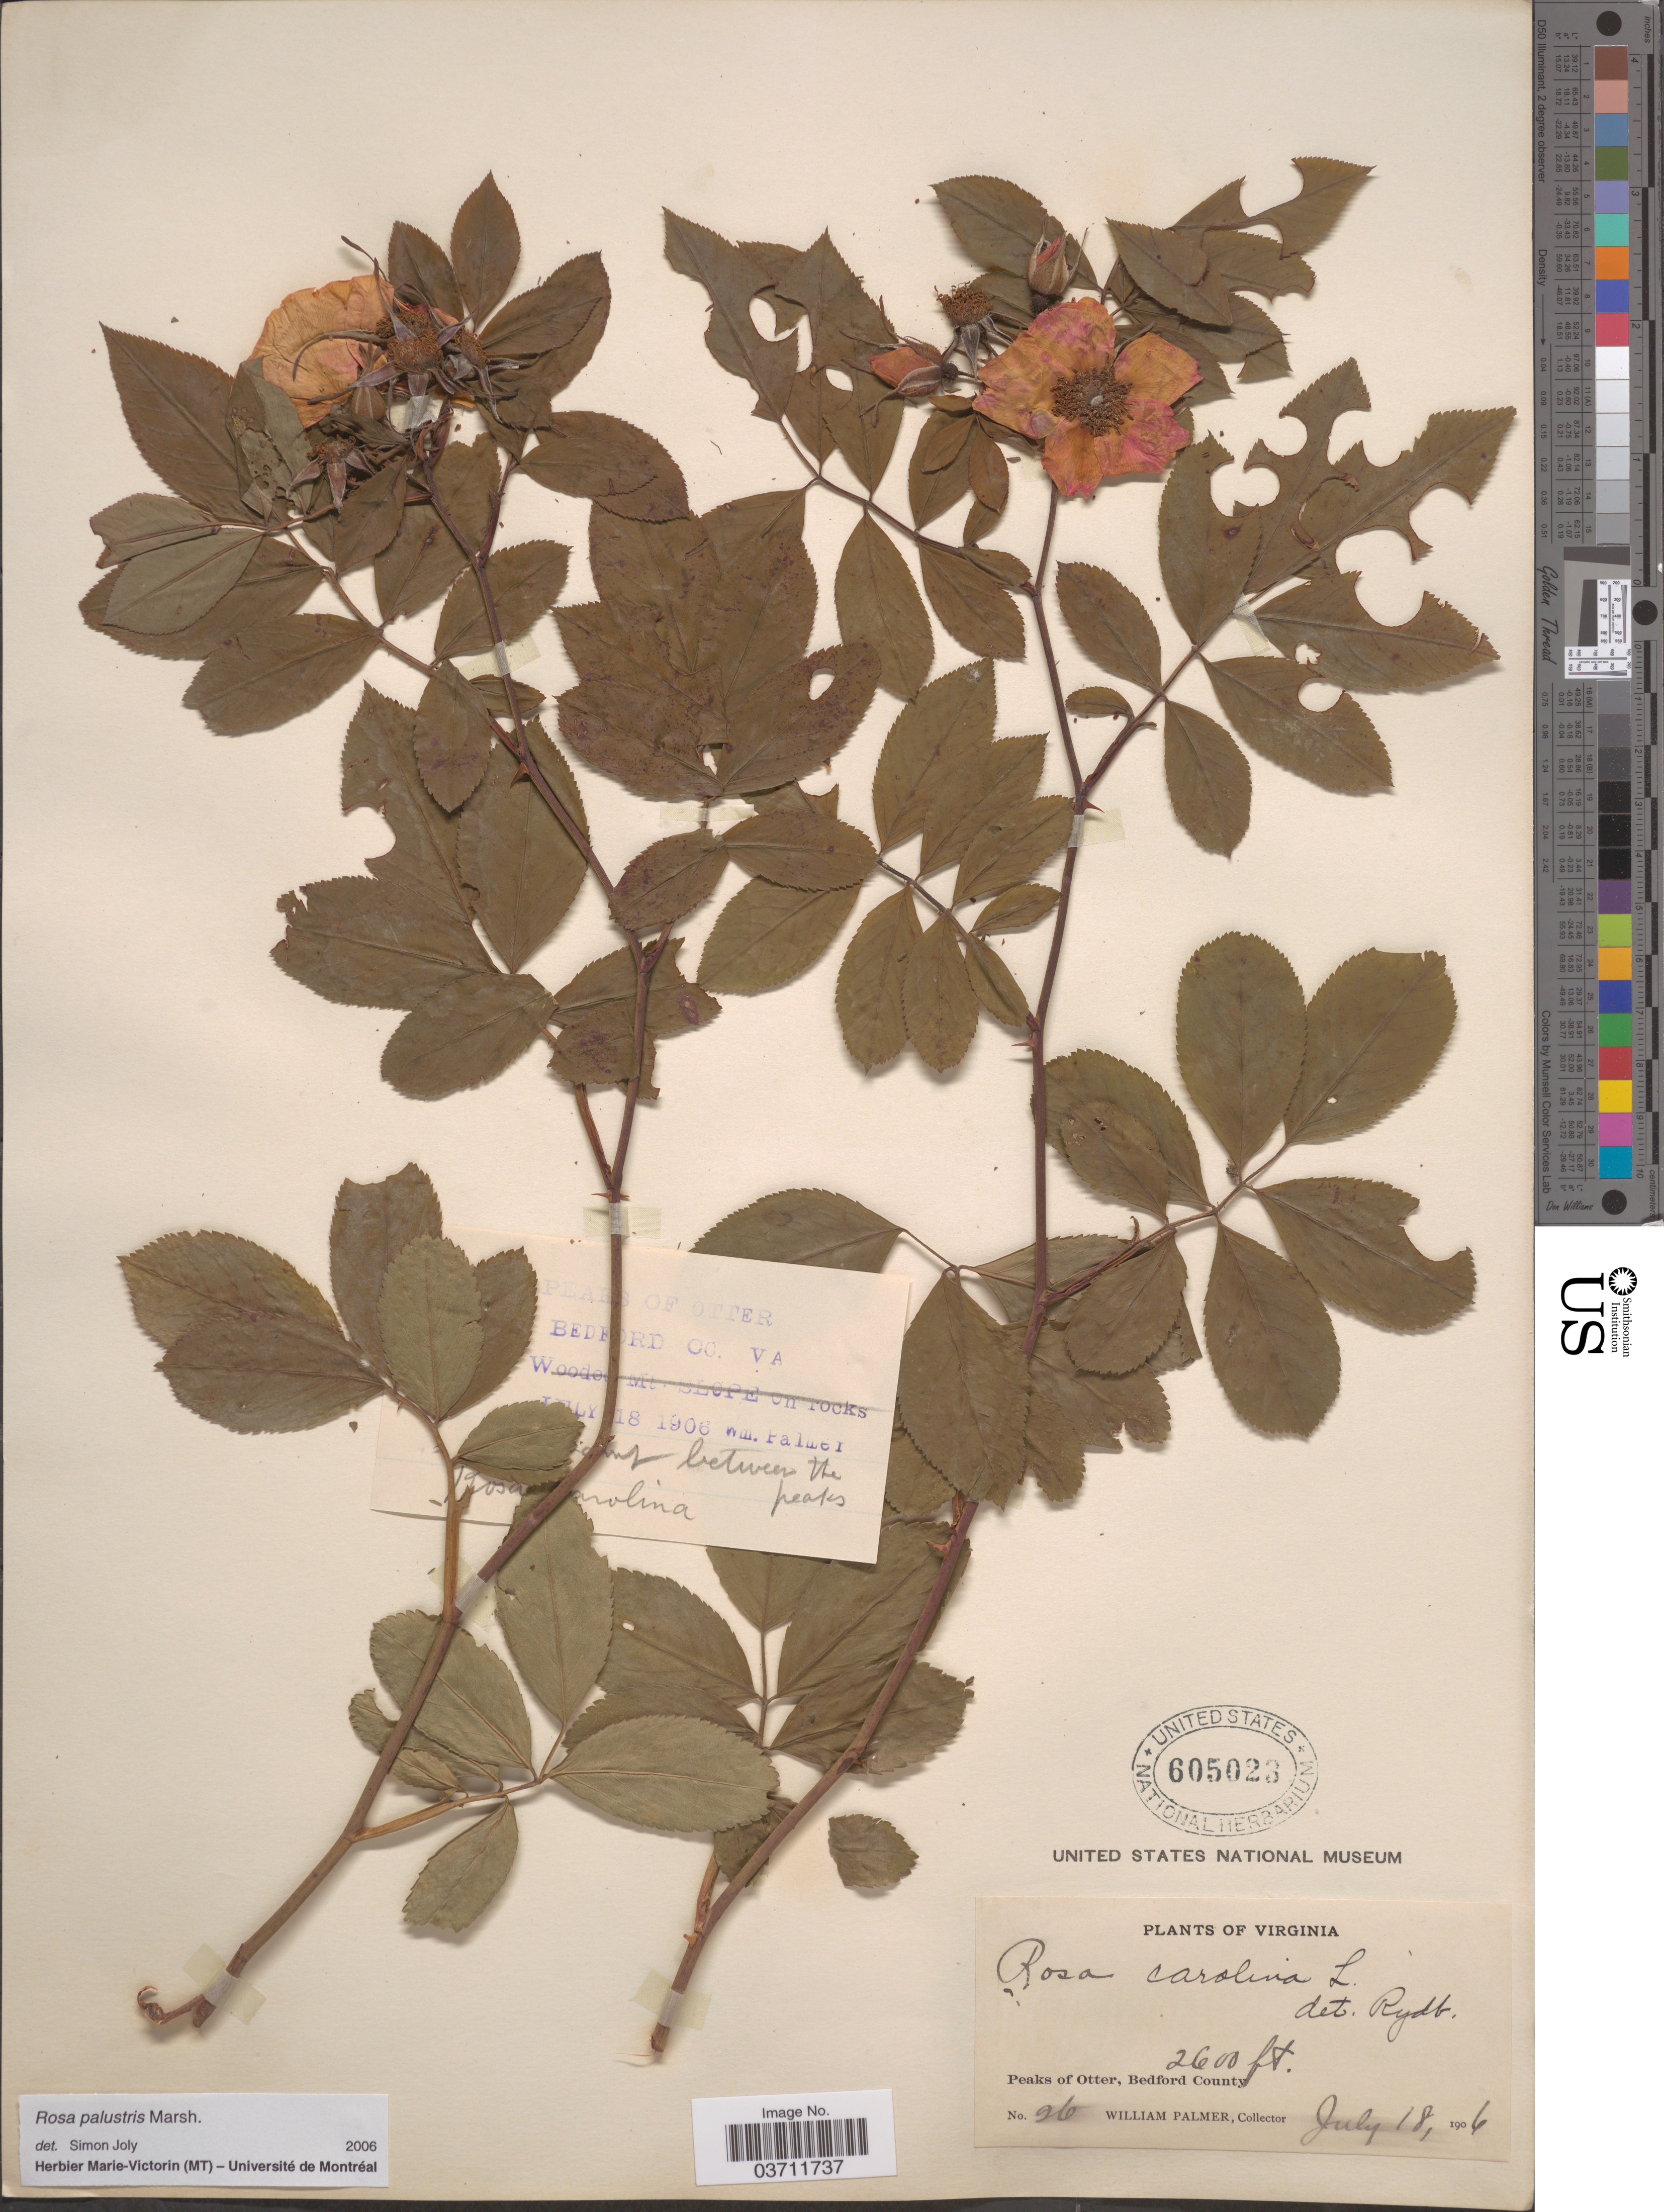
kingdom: Plantae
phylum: Tracheophyta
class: Magnoliopsida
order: Rosales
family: Rosaceae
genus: Rosa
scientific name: Rosa palustris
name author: Marshall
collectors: W. Palmer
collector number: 26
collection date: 1906-07-18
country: United States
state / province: Virginia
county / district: Bedford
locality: Peaks of Otter, Bedford County. Between the peaks.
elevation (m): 792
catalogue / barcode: US 605023